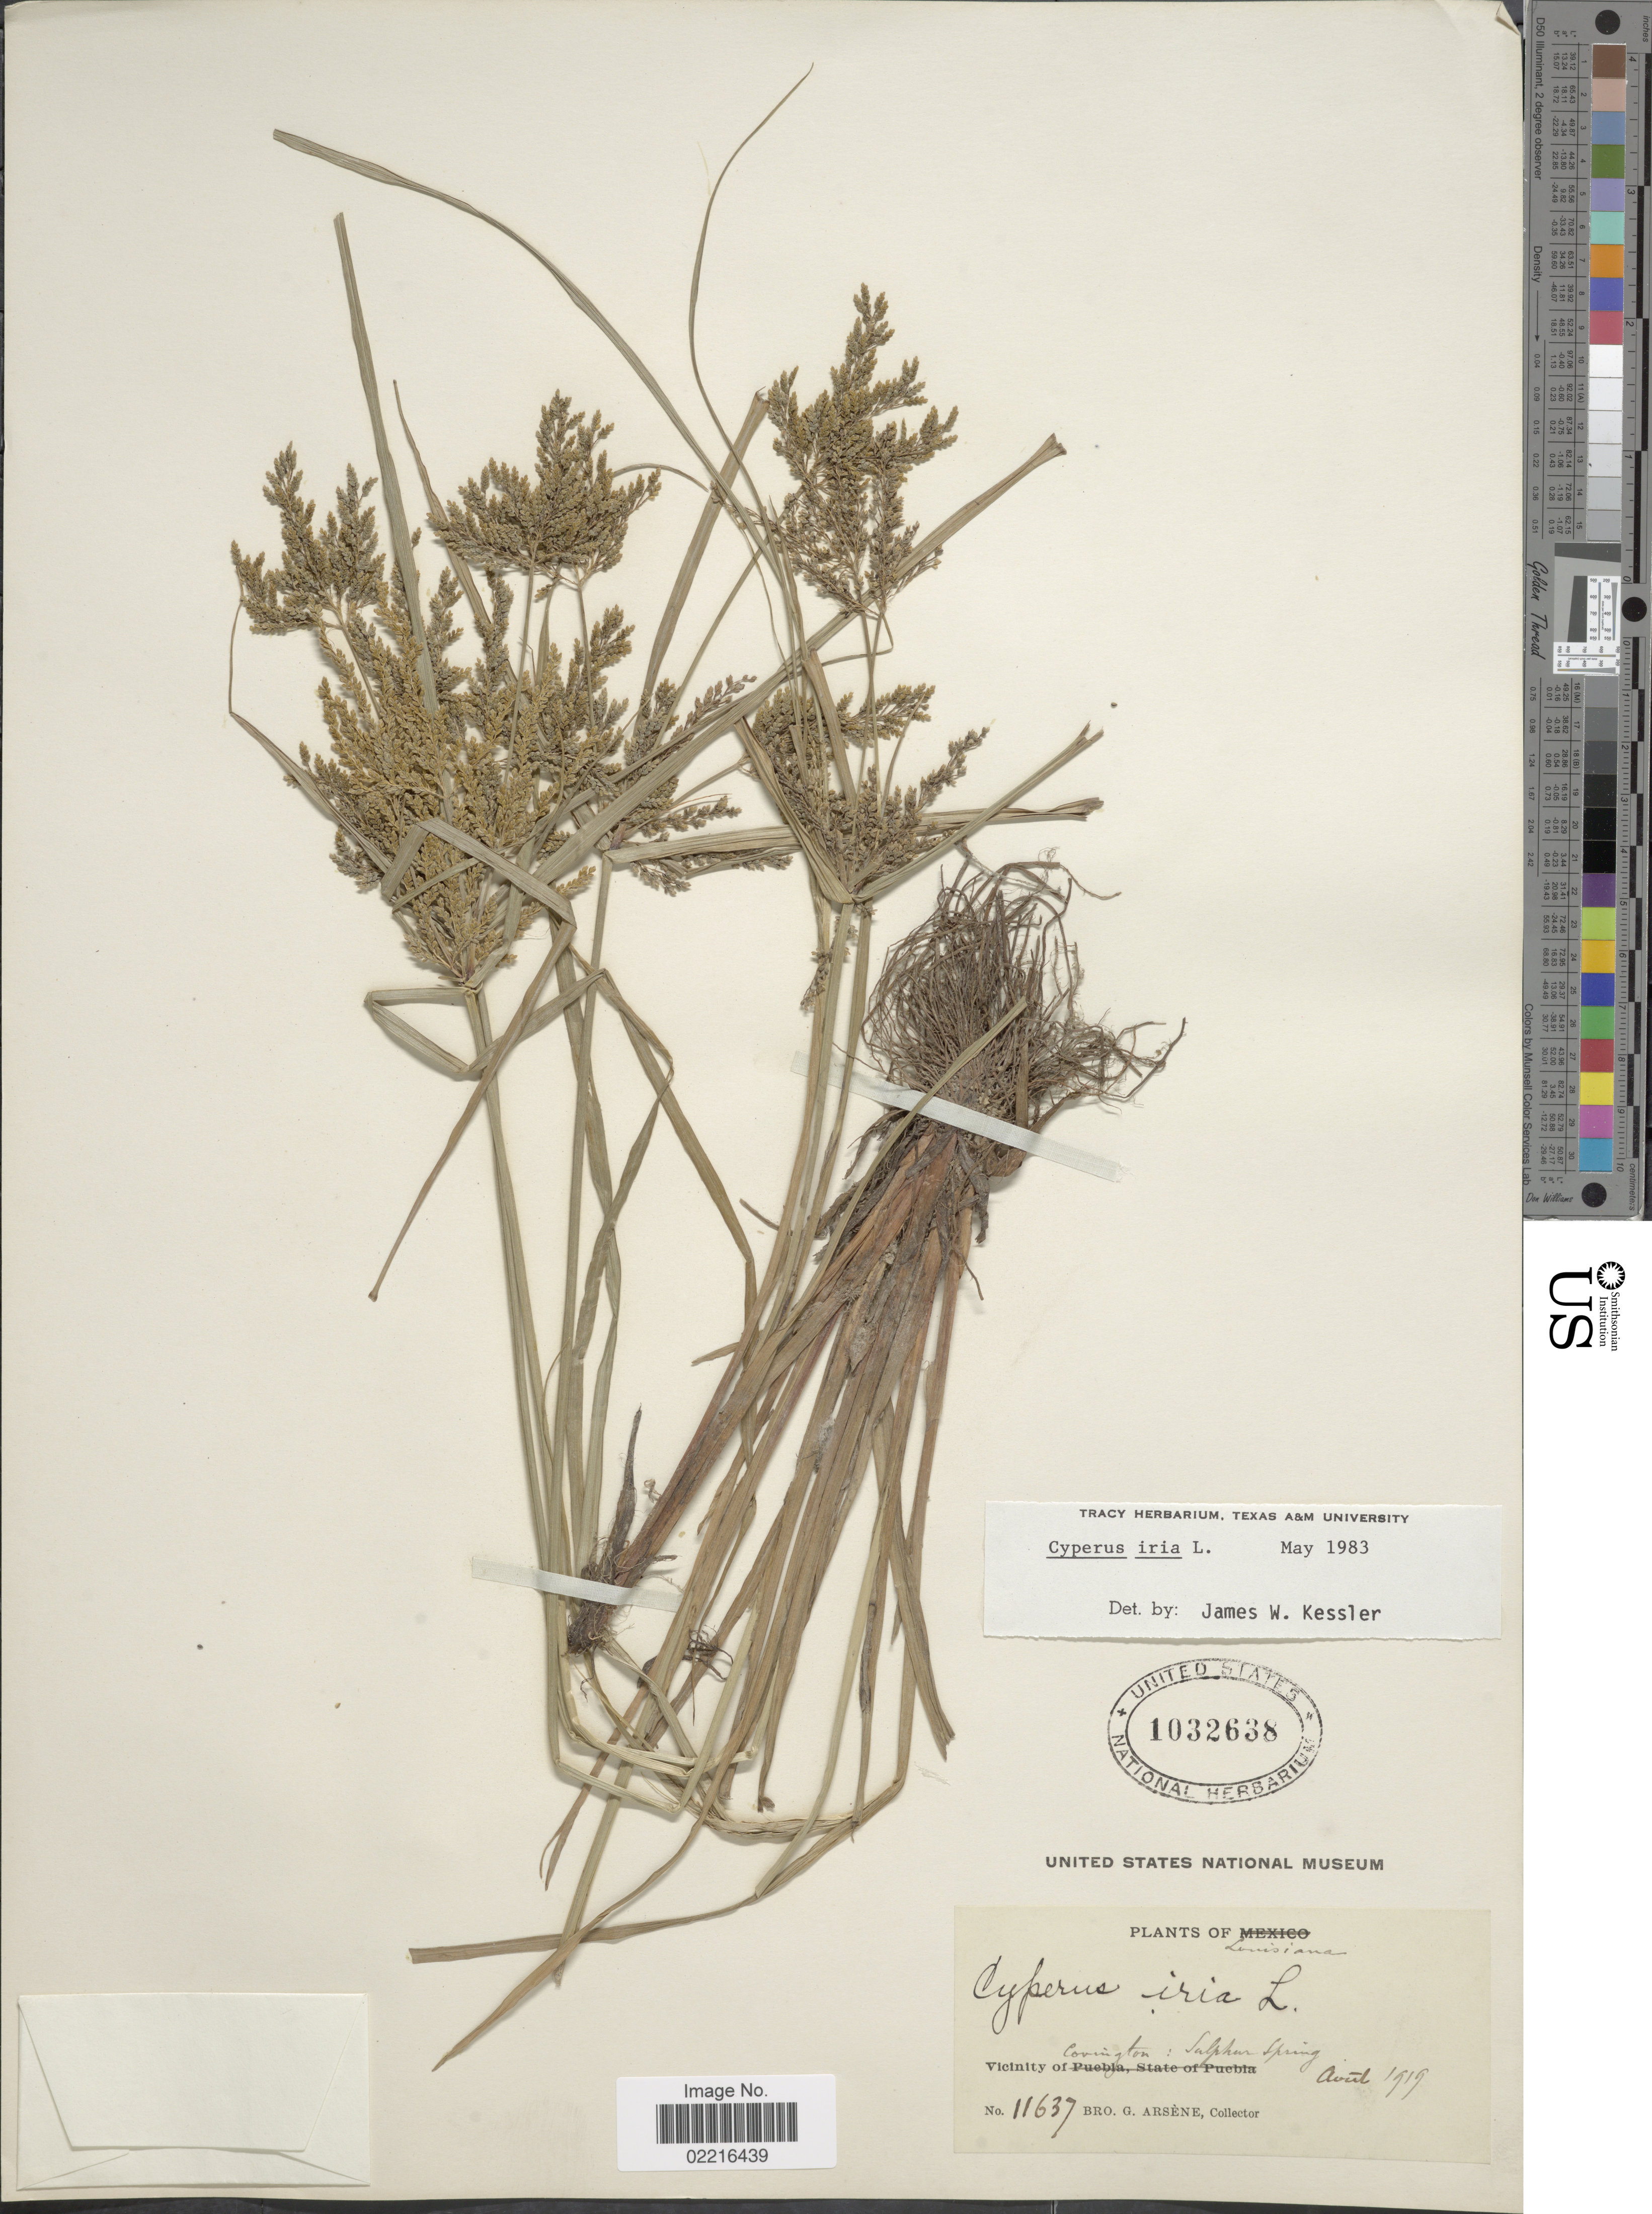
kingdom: Plantae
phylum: Tracheophyta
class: Liliopsida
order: Poales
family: Cyperaceae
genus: Cyperus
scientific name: Cyperus iria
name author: L.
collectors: Bro. G. Arsène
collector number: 11637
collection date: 1919-08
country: United States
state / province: Louisiana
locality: Vicinity of Covington, Sulphur Spring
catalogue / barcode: US 1032638